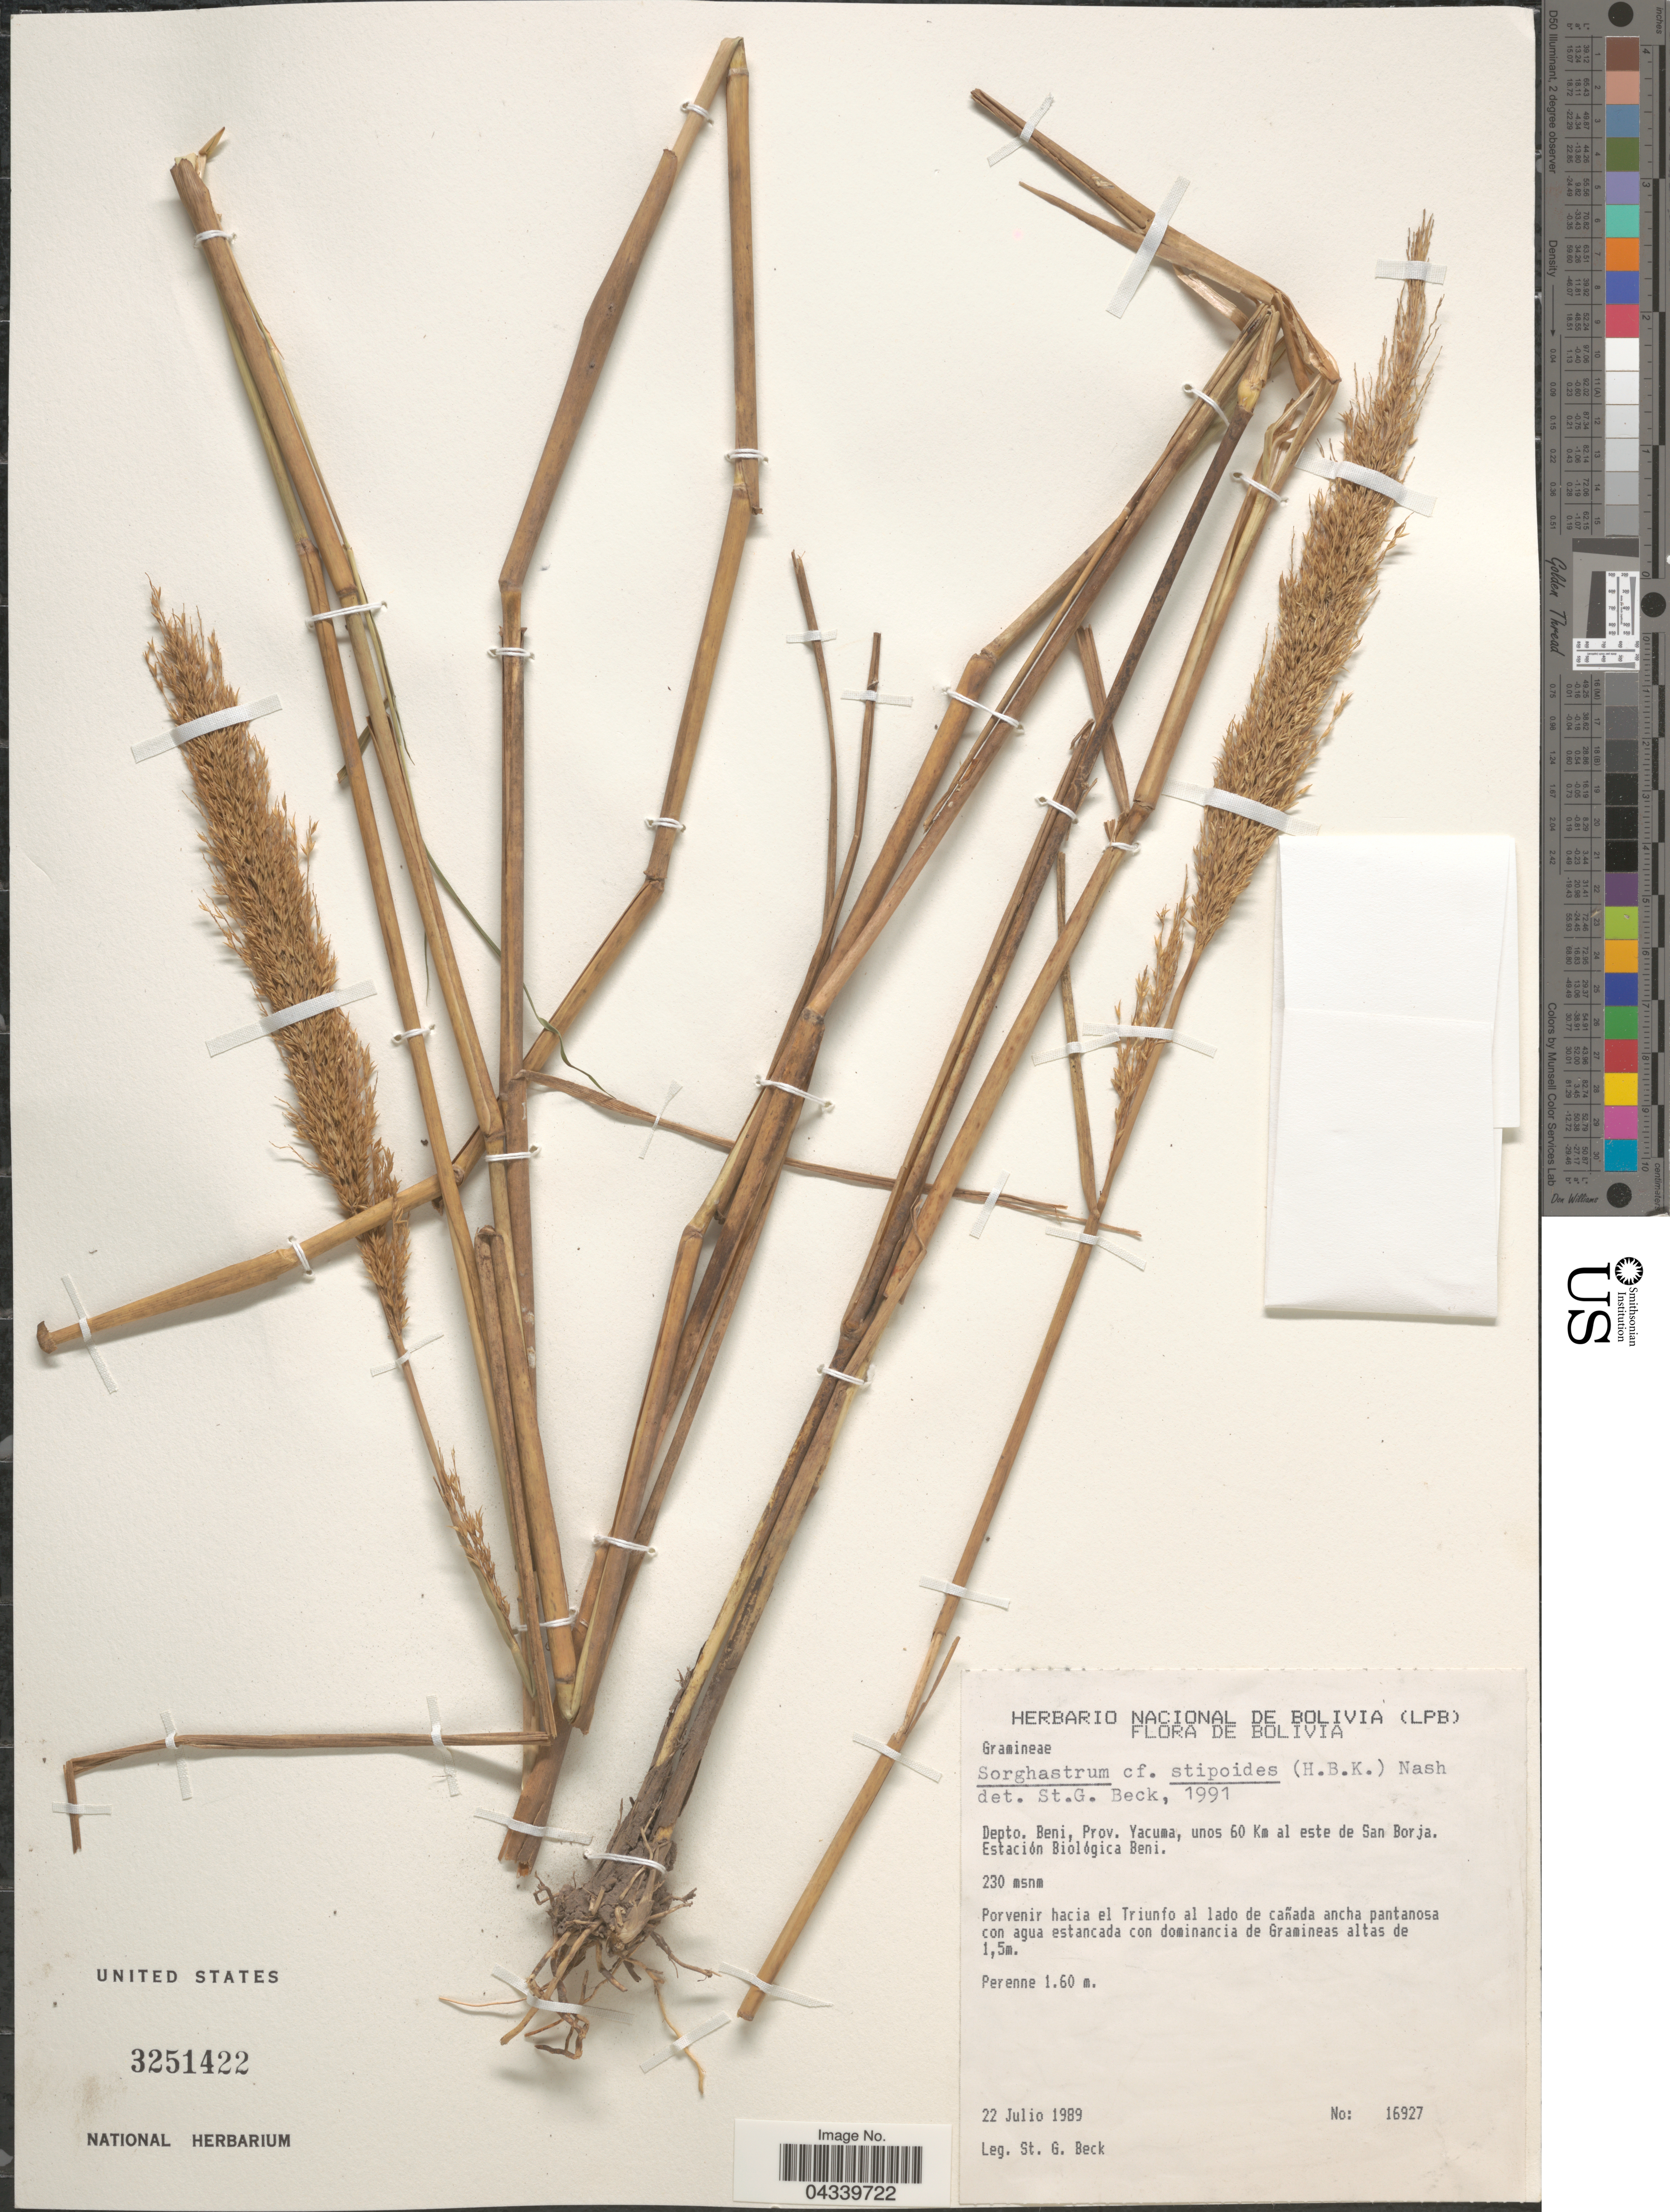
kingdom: Plantae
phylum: Tracheophyta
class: Liliopsida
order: Poales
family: Poaceae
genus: Sorghastrum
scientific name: Sorghastrum stipoides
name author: (Kunth) Nash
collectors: S. G. Beck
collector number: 16927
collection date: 1989-07-22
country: Bolivia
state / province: Beni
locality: Depto. Beni, Prov. Yacuma, unos 60 Km al este de San Borja. Estación Biológica Beni.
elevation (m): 230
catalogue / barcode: US 3251422